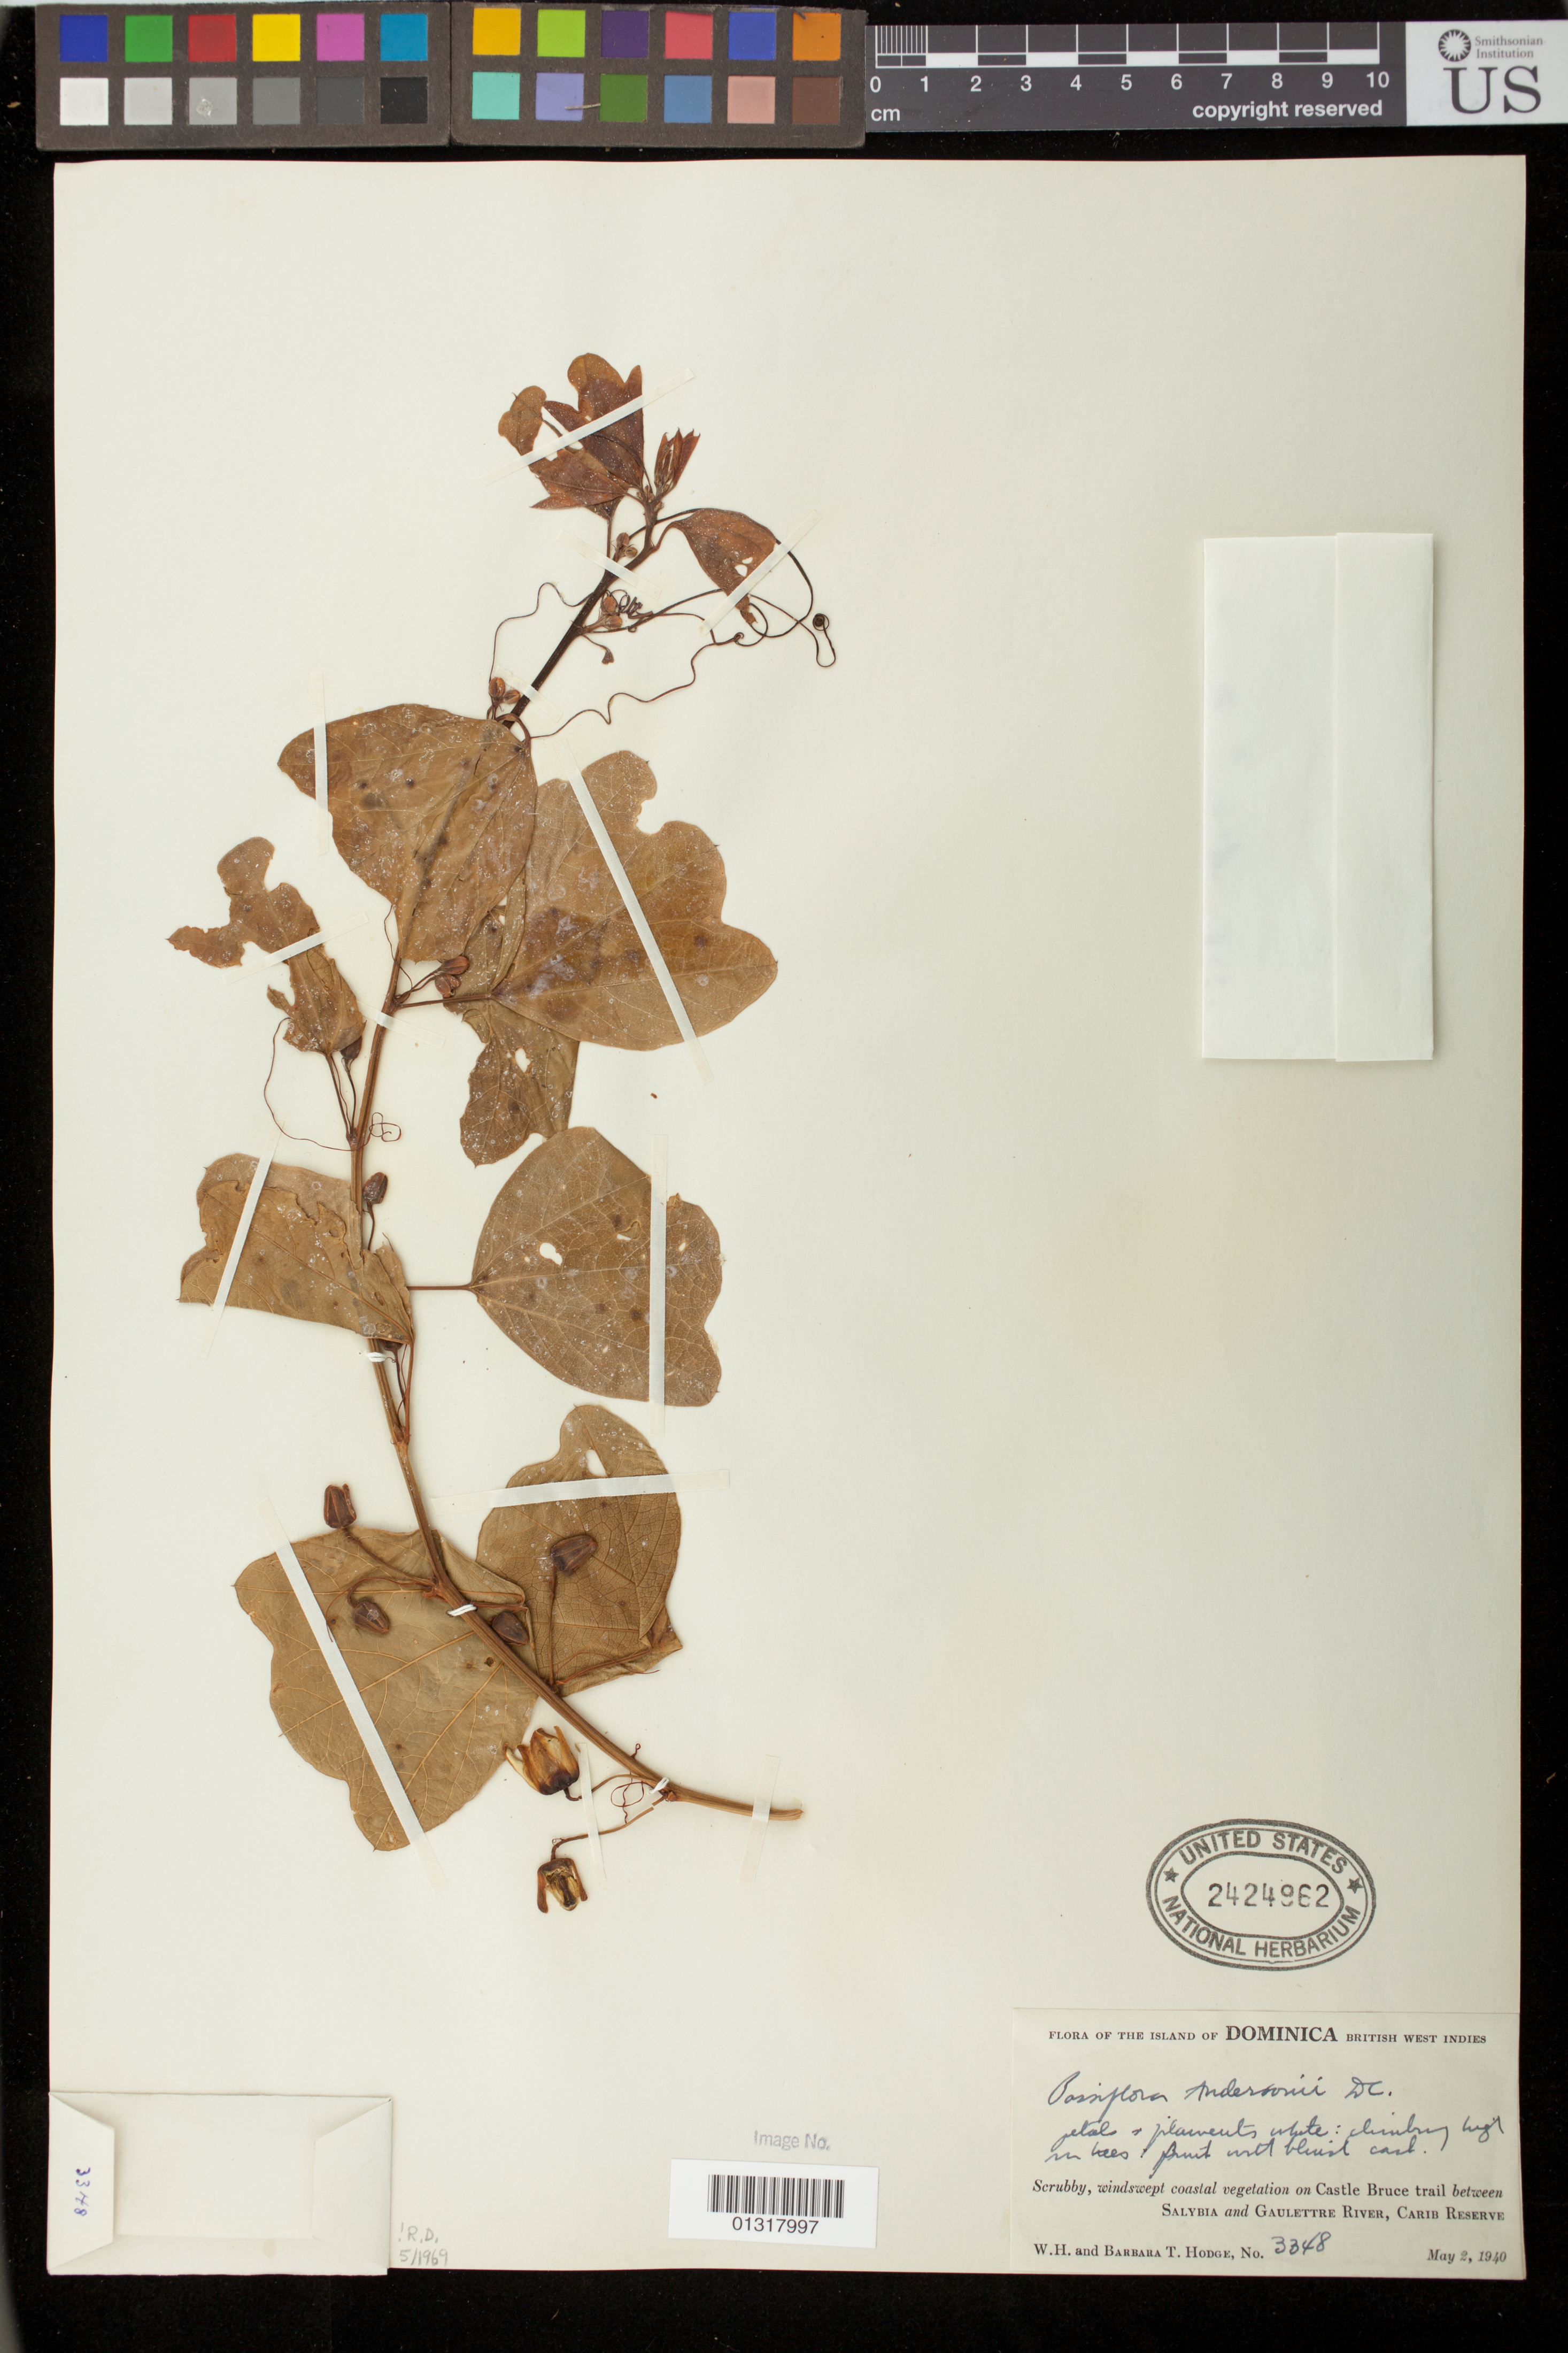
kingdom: Plantae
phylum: Tracheophyta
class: Magnoliopsida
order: Malpighiales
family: Passifloraceae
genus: Passiflora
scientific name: Passiflora andersonii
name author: DC.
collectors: W. Hodge & B. Hodge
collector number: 3348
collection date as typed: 02 May 1940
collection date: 1940-05-02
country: Dominica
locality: On Castle Bruce trail between Salybia and Gaulettre River, Carib Reserve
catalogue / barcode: US 2424862